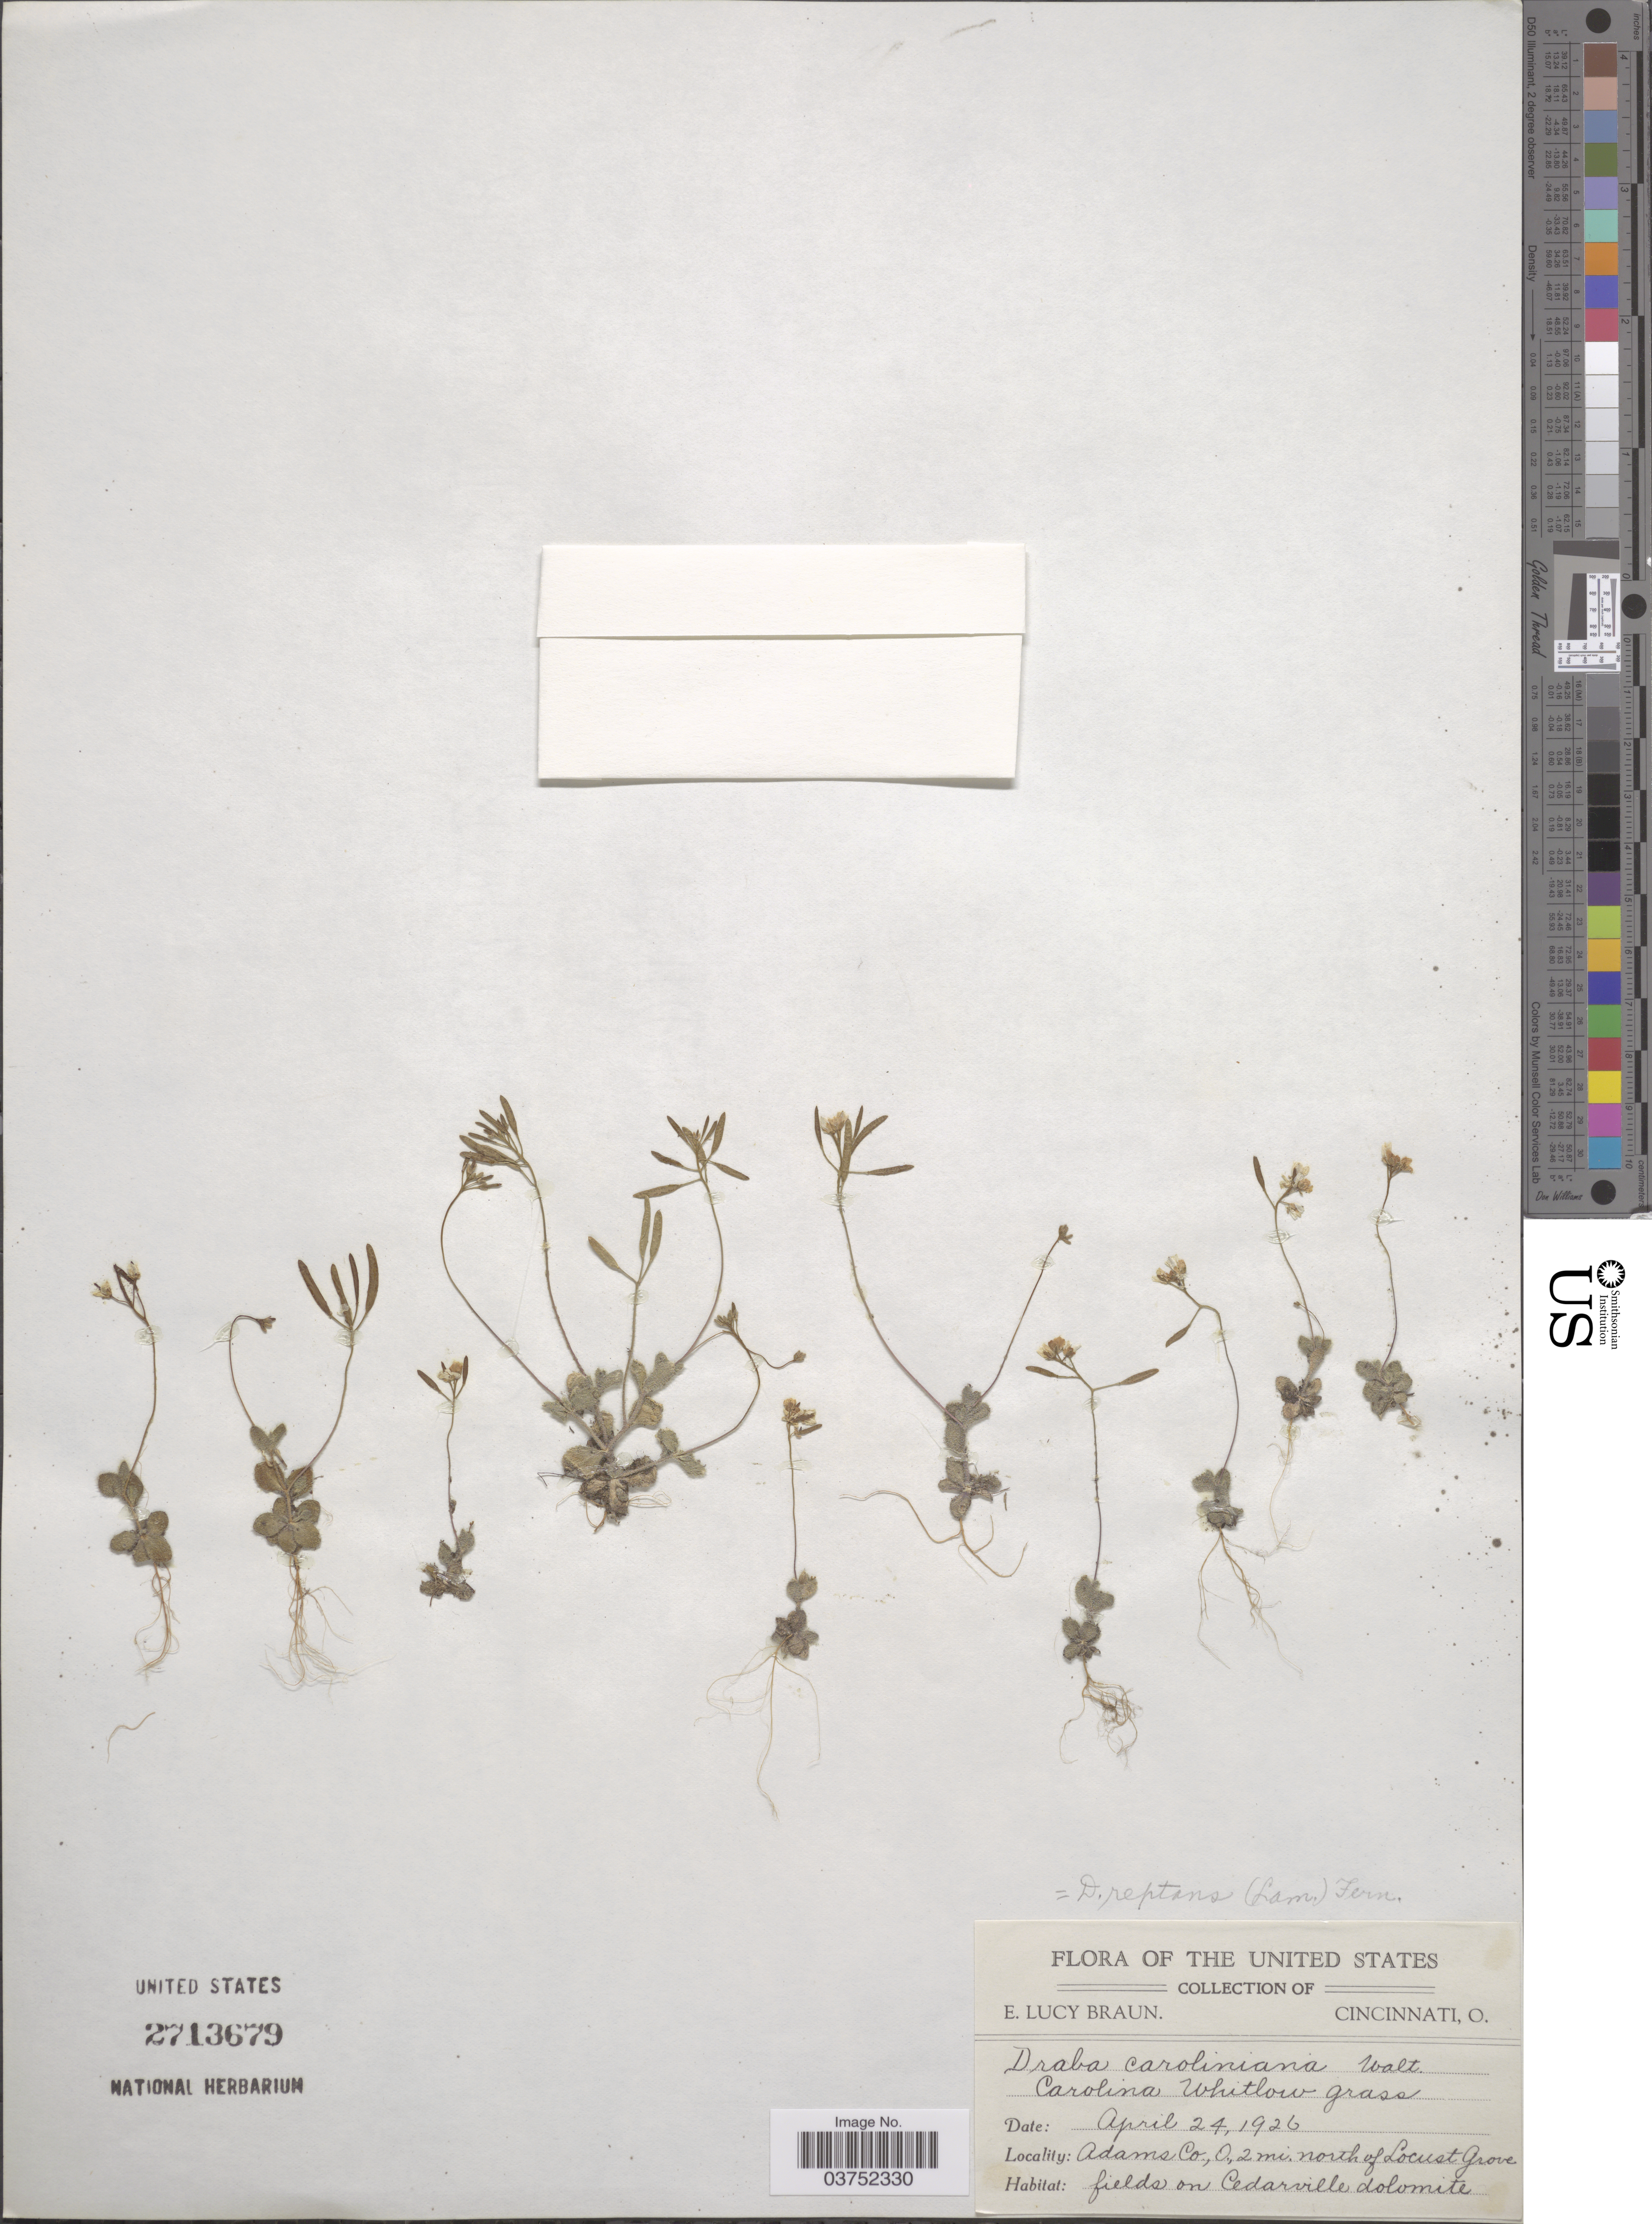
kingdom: Plantae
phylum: Tracheophyta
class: Magnoliopsida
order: Brassicales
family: Brassicaceae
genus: Draba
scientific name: Draba reptans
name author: (Lam.) Fernald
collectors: E. L. Braun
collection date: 1926-04-24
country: United States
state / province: Ohio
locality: Adams Co, 2 mi. north of Locust Grove, fields on Cedarville dolomite.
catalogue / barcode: US 2713679